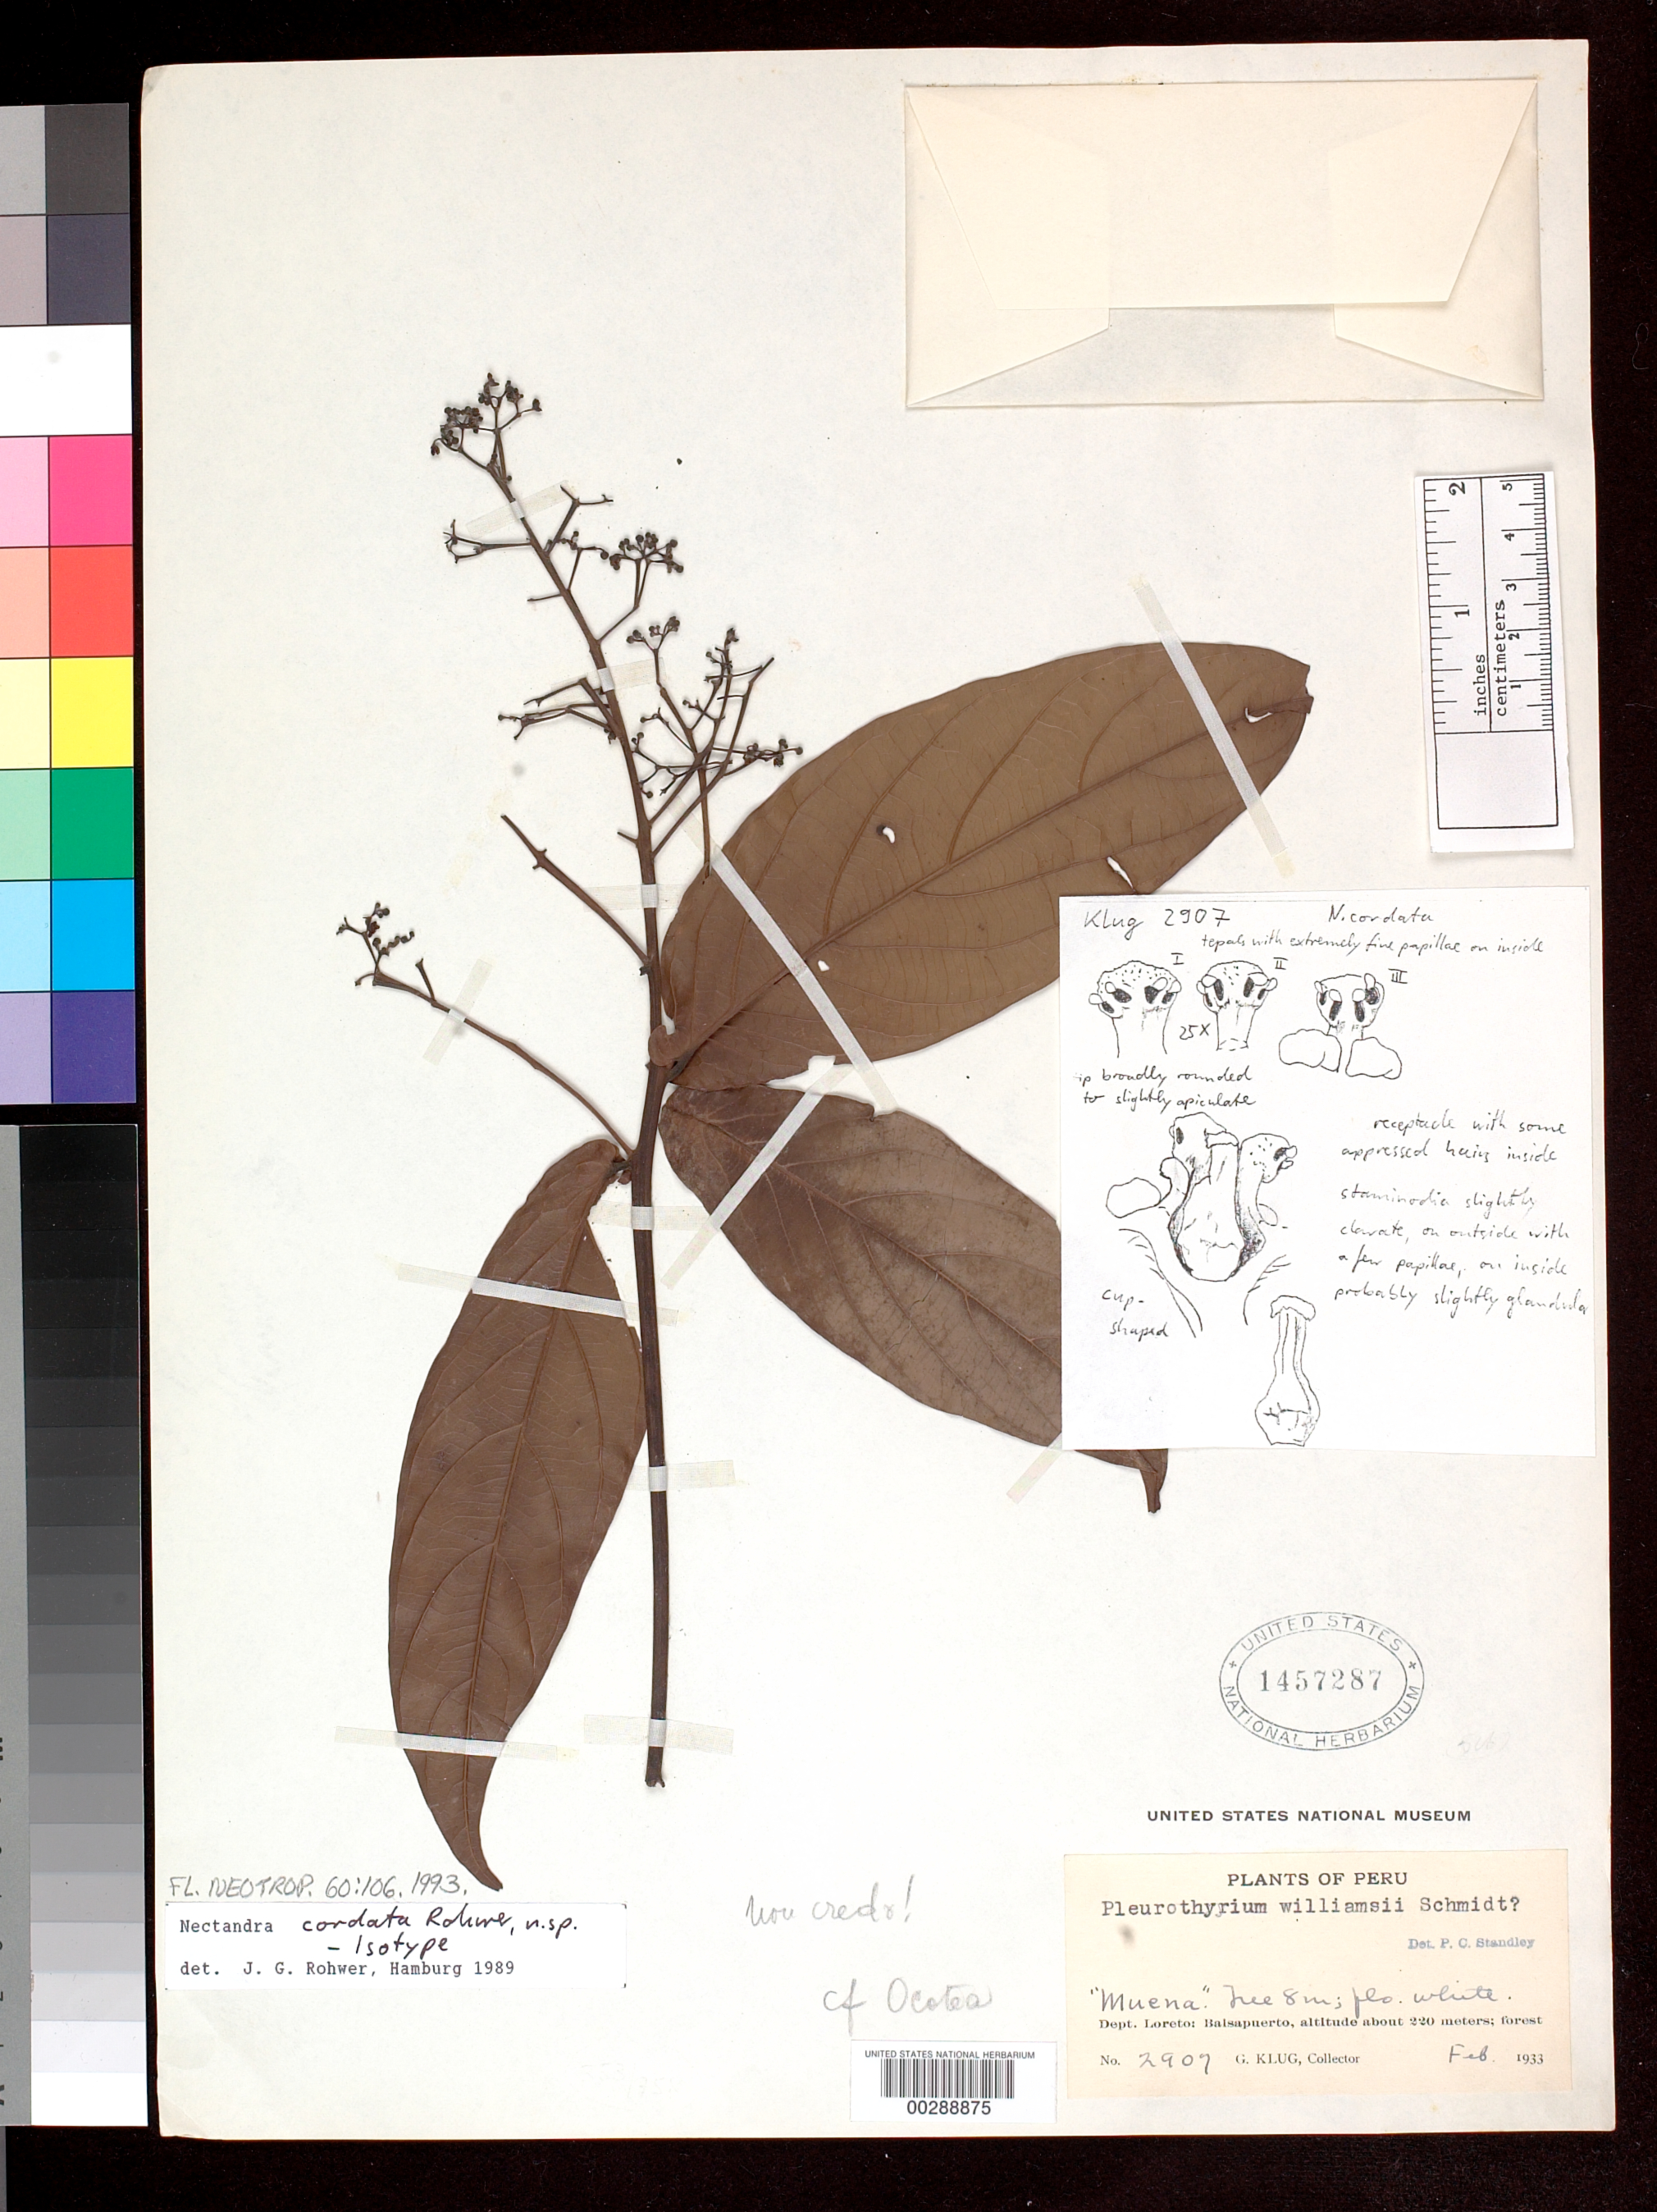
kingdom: Plantae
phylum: Tracheophyta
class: Magnoliopsida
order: Laurales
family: Lauraceae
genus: Nectandra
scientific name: Nectandra cordata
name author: Rohwer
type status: Isotype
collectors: G. Klug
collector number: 2907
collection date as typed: Feb 1933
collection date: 1933-02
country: Peru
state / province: Loreto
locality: Balsapuerto, forest.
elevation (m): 1100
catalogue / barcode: US 1457287